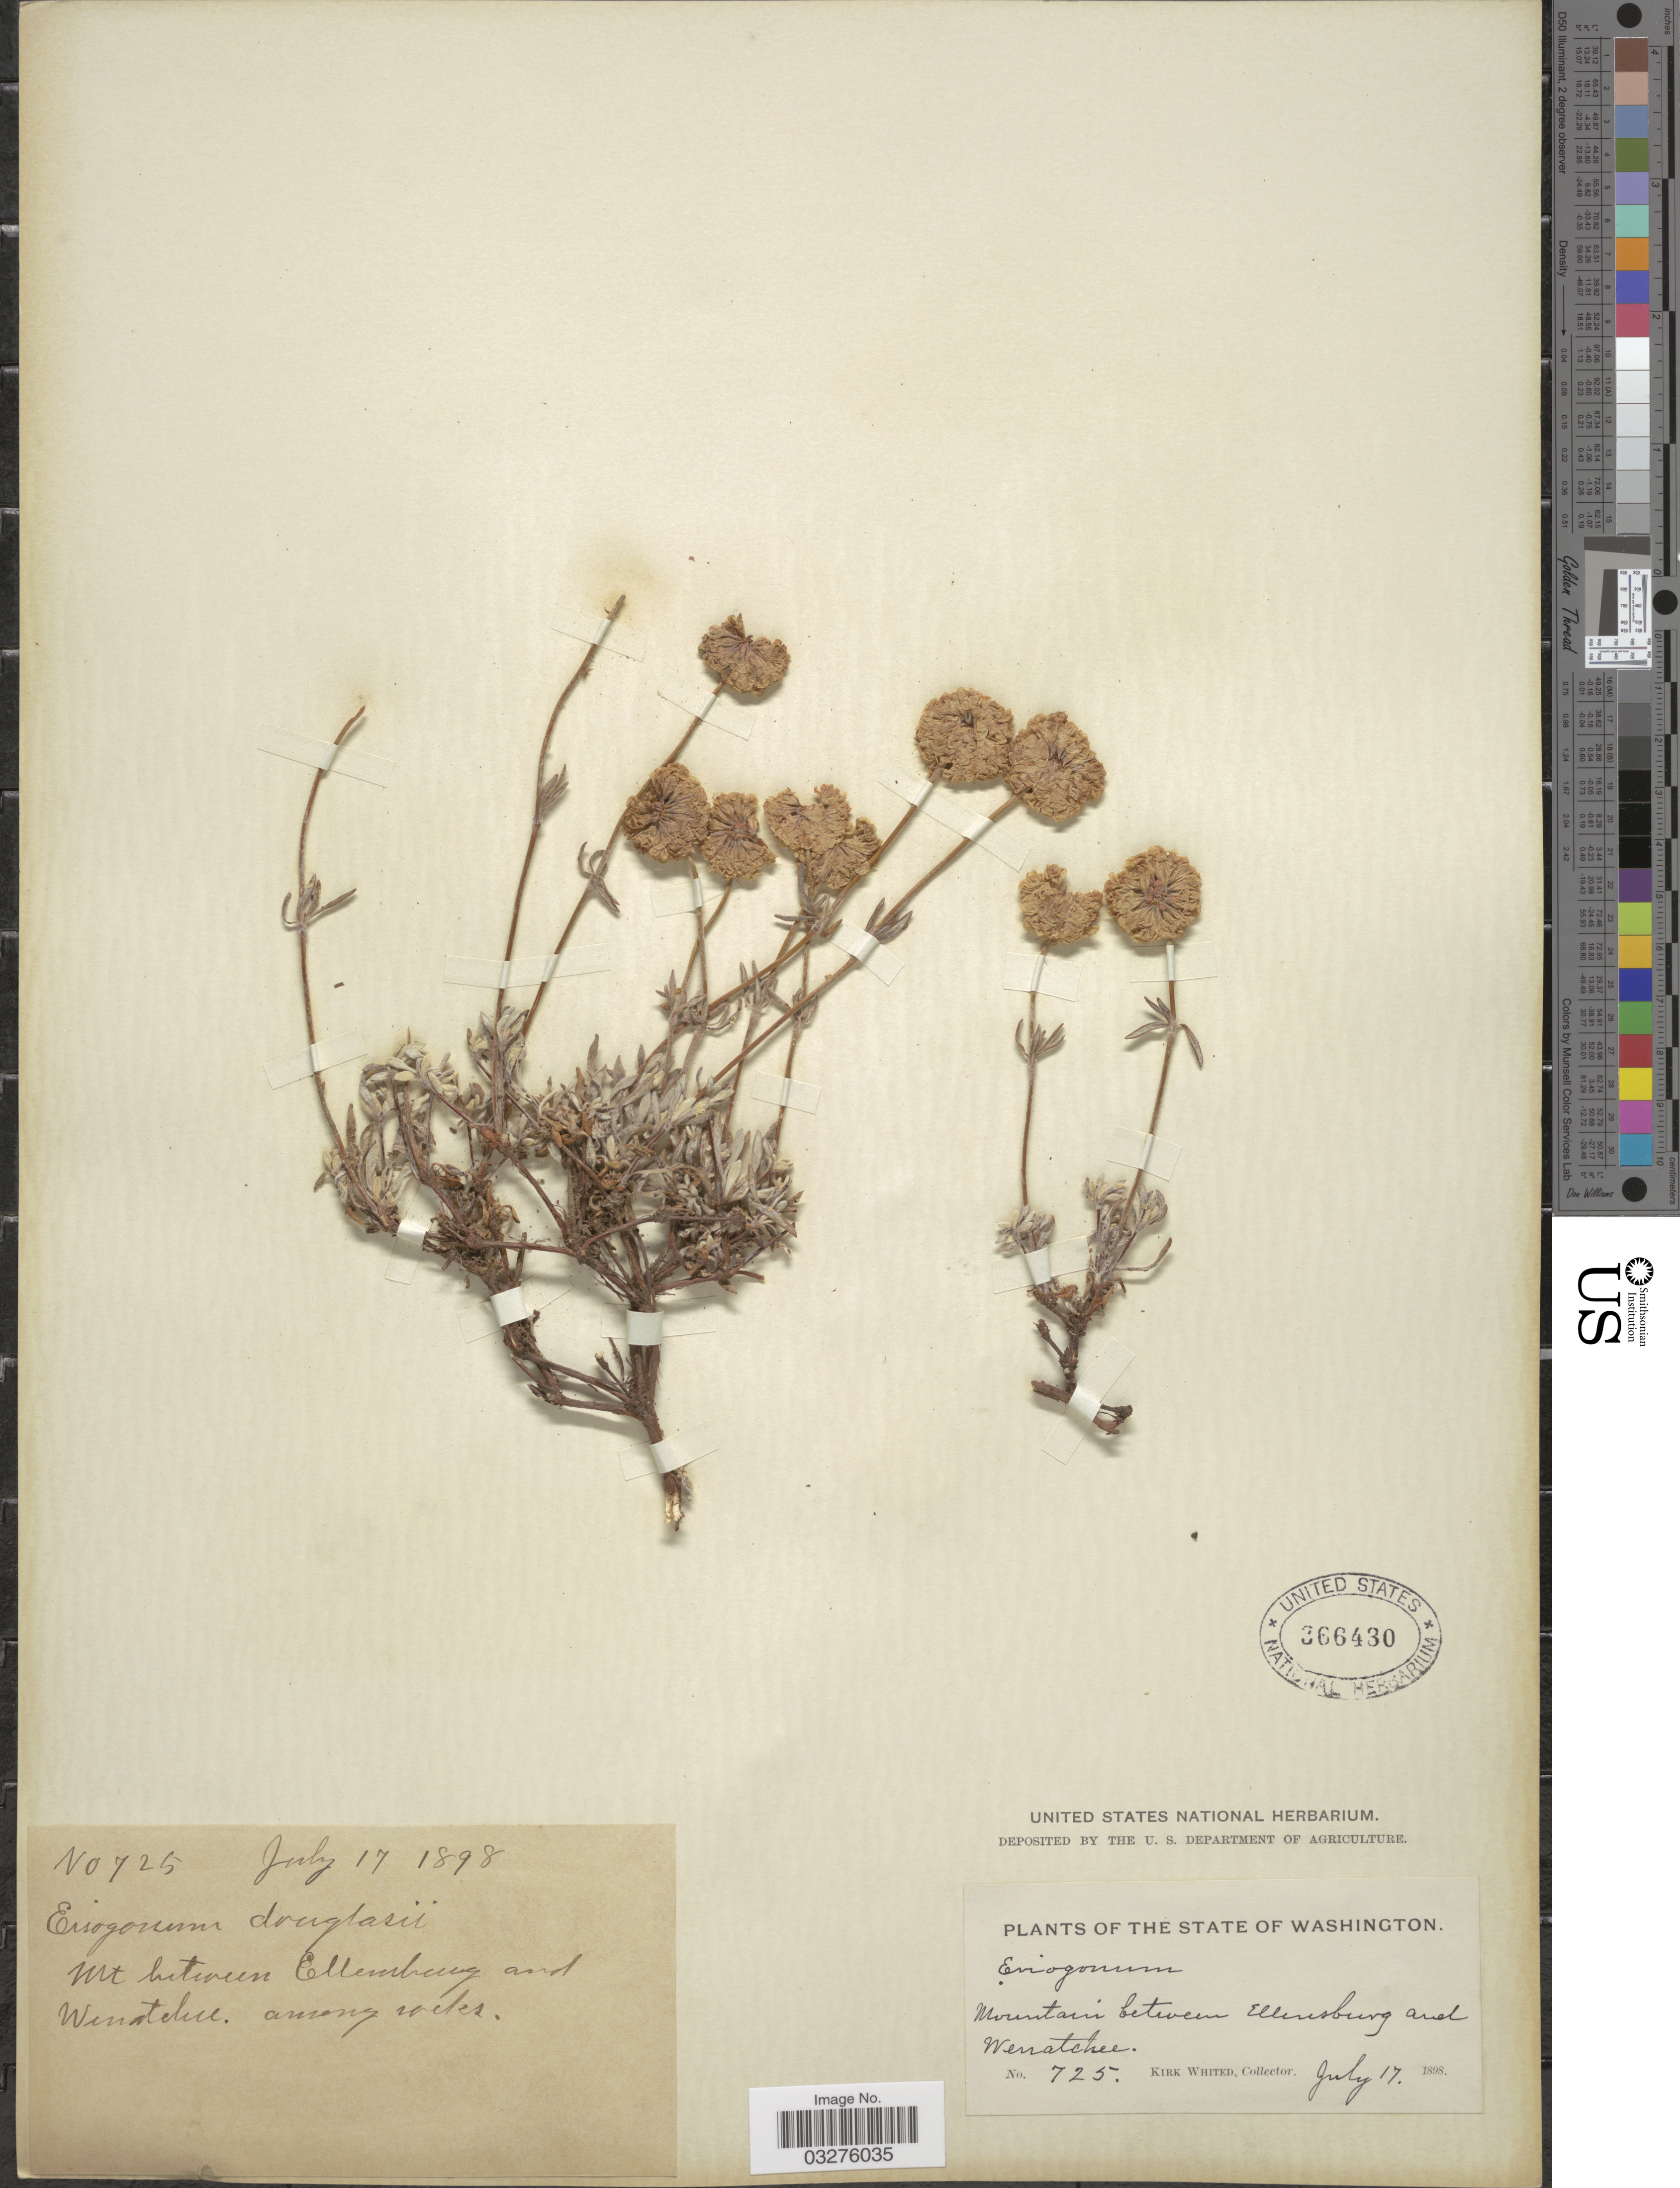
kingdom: Plantae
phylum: Tracheophyta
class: Magnoliopsida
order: Caryophyllales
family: Polygonaceae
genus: Eriogonum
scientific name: Eriogonum douglasii var. douglasii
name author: Benth.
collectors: K. Whited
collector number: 725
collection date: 1898-07-17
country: United States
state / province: Washington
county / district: Chelan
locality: Mountain between Ellensburg and Wenatchee.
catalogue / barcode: US 366430